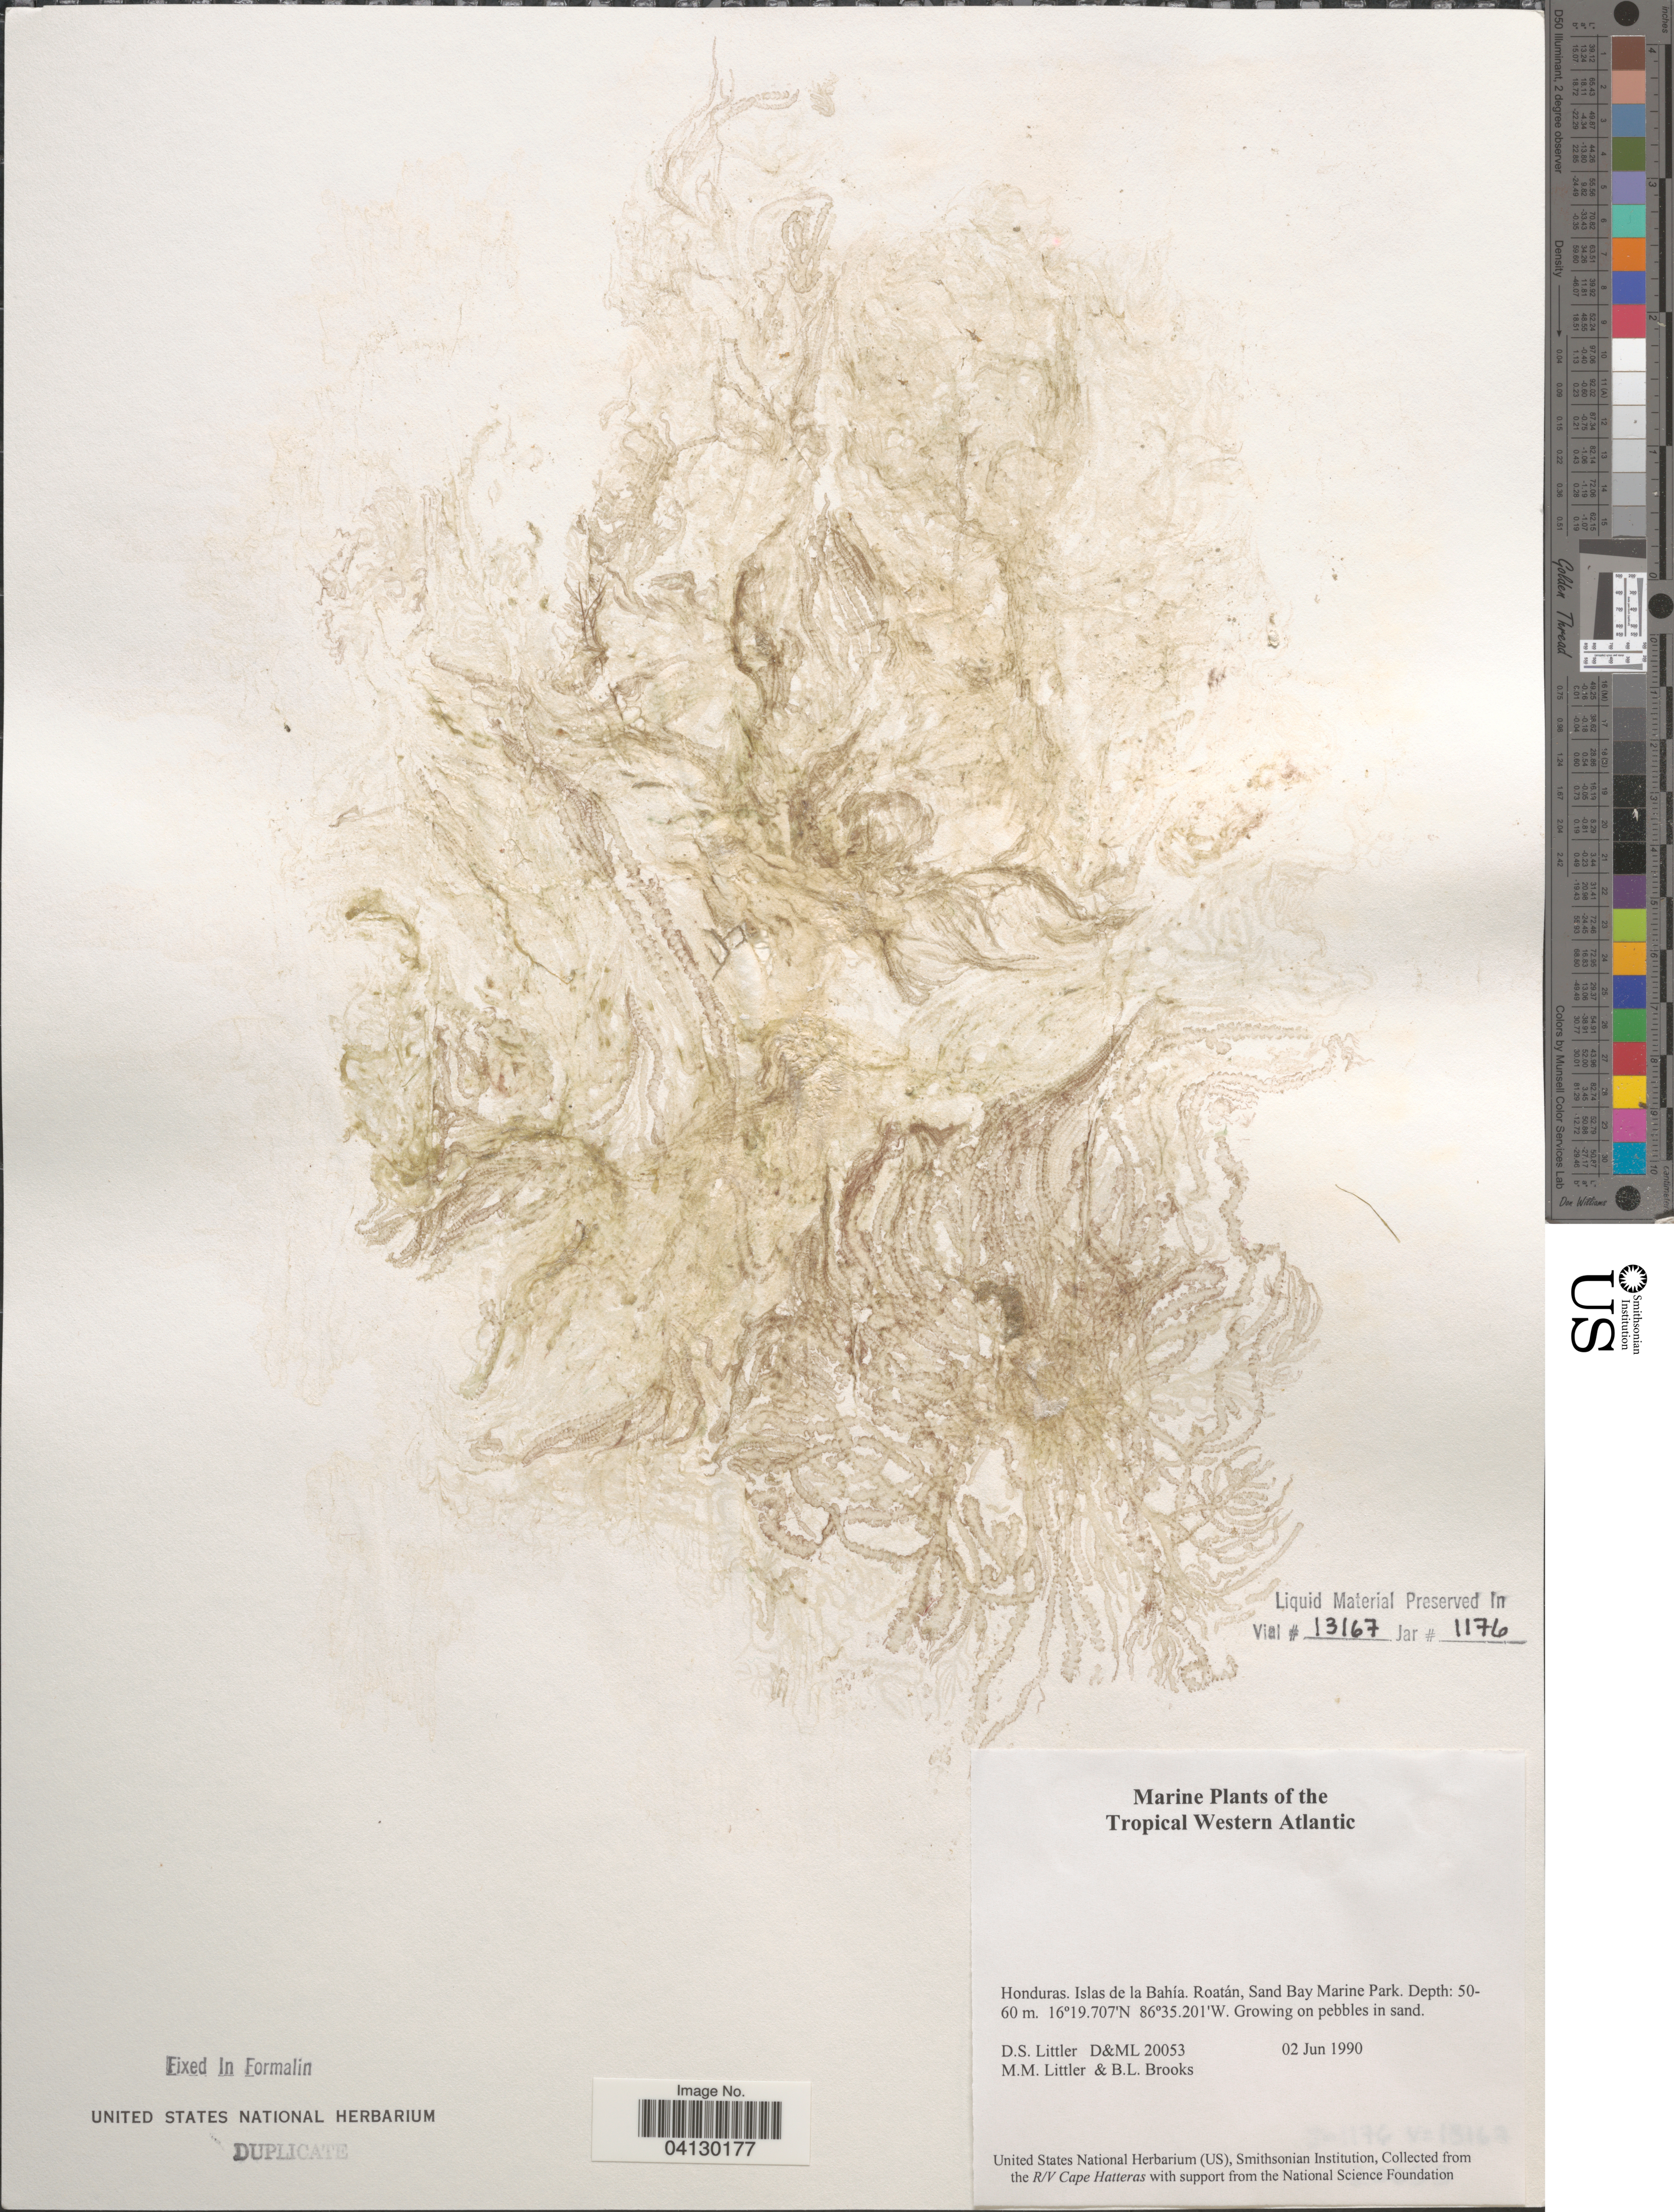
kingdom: Plantae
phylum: Rhodophyta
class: Florideophyceae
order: Corallinales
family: Corallinaceae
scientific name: Crustose Coralline Algae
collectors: D. S. Littler & B. Brooks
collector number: D&ML 20053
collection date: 1990-06-02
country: Honduras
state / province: Islas de la Bahía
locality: The Tropical Western Atlantic. Roatán, Sand Bay Marine Park.